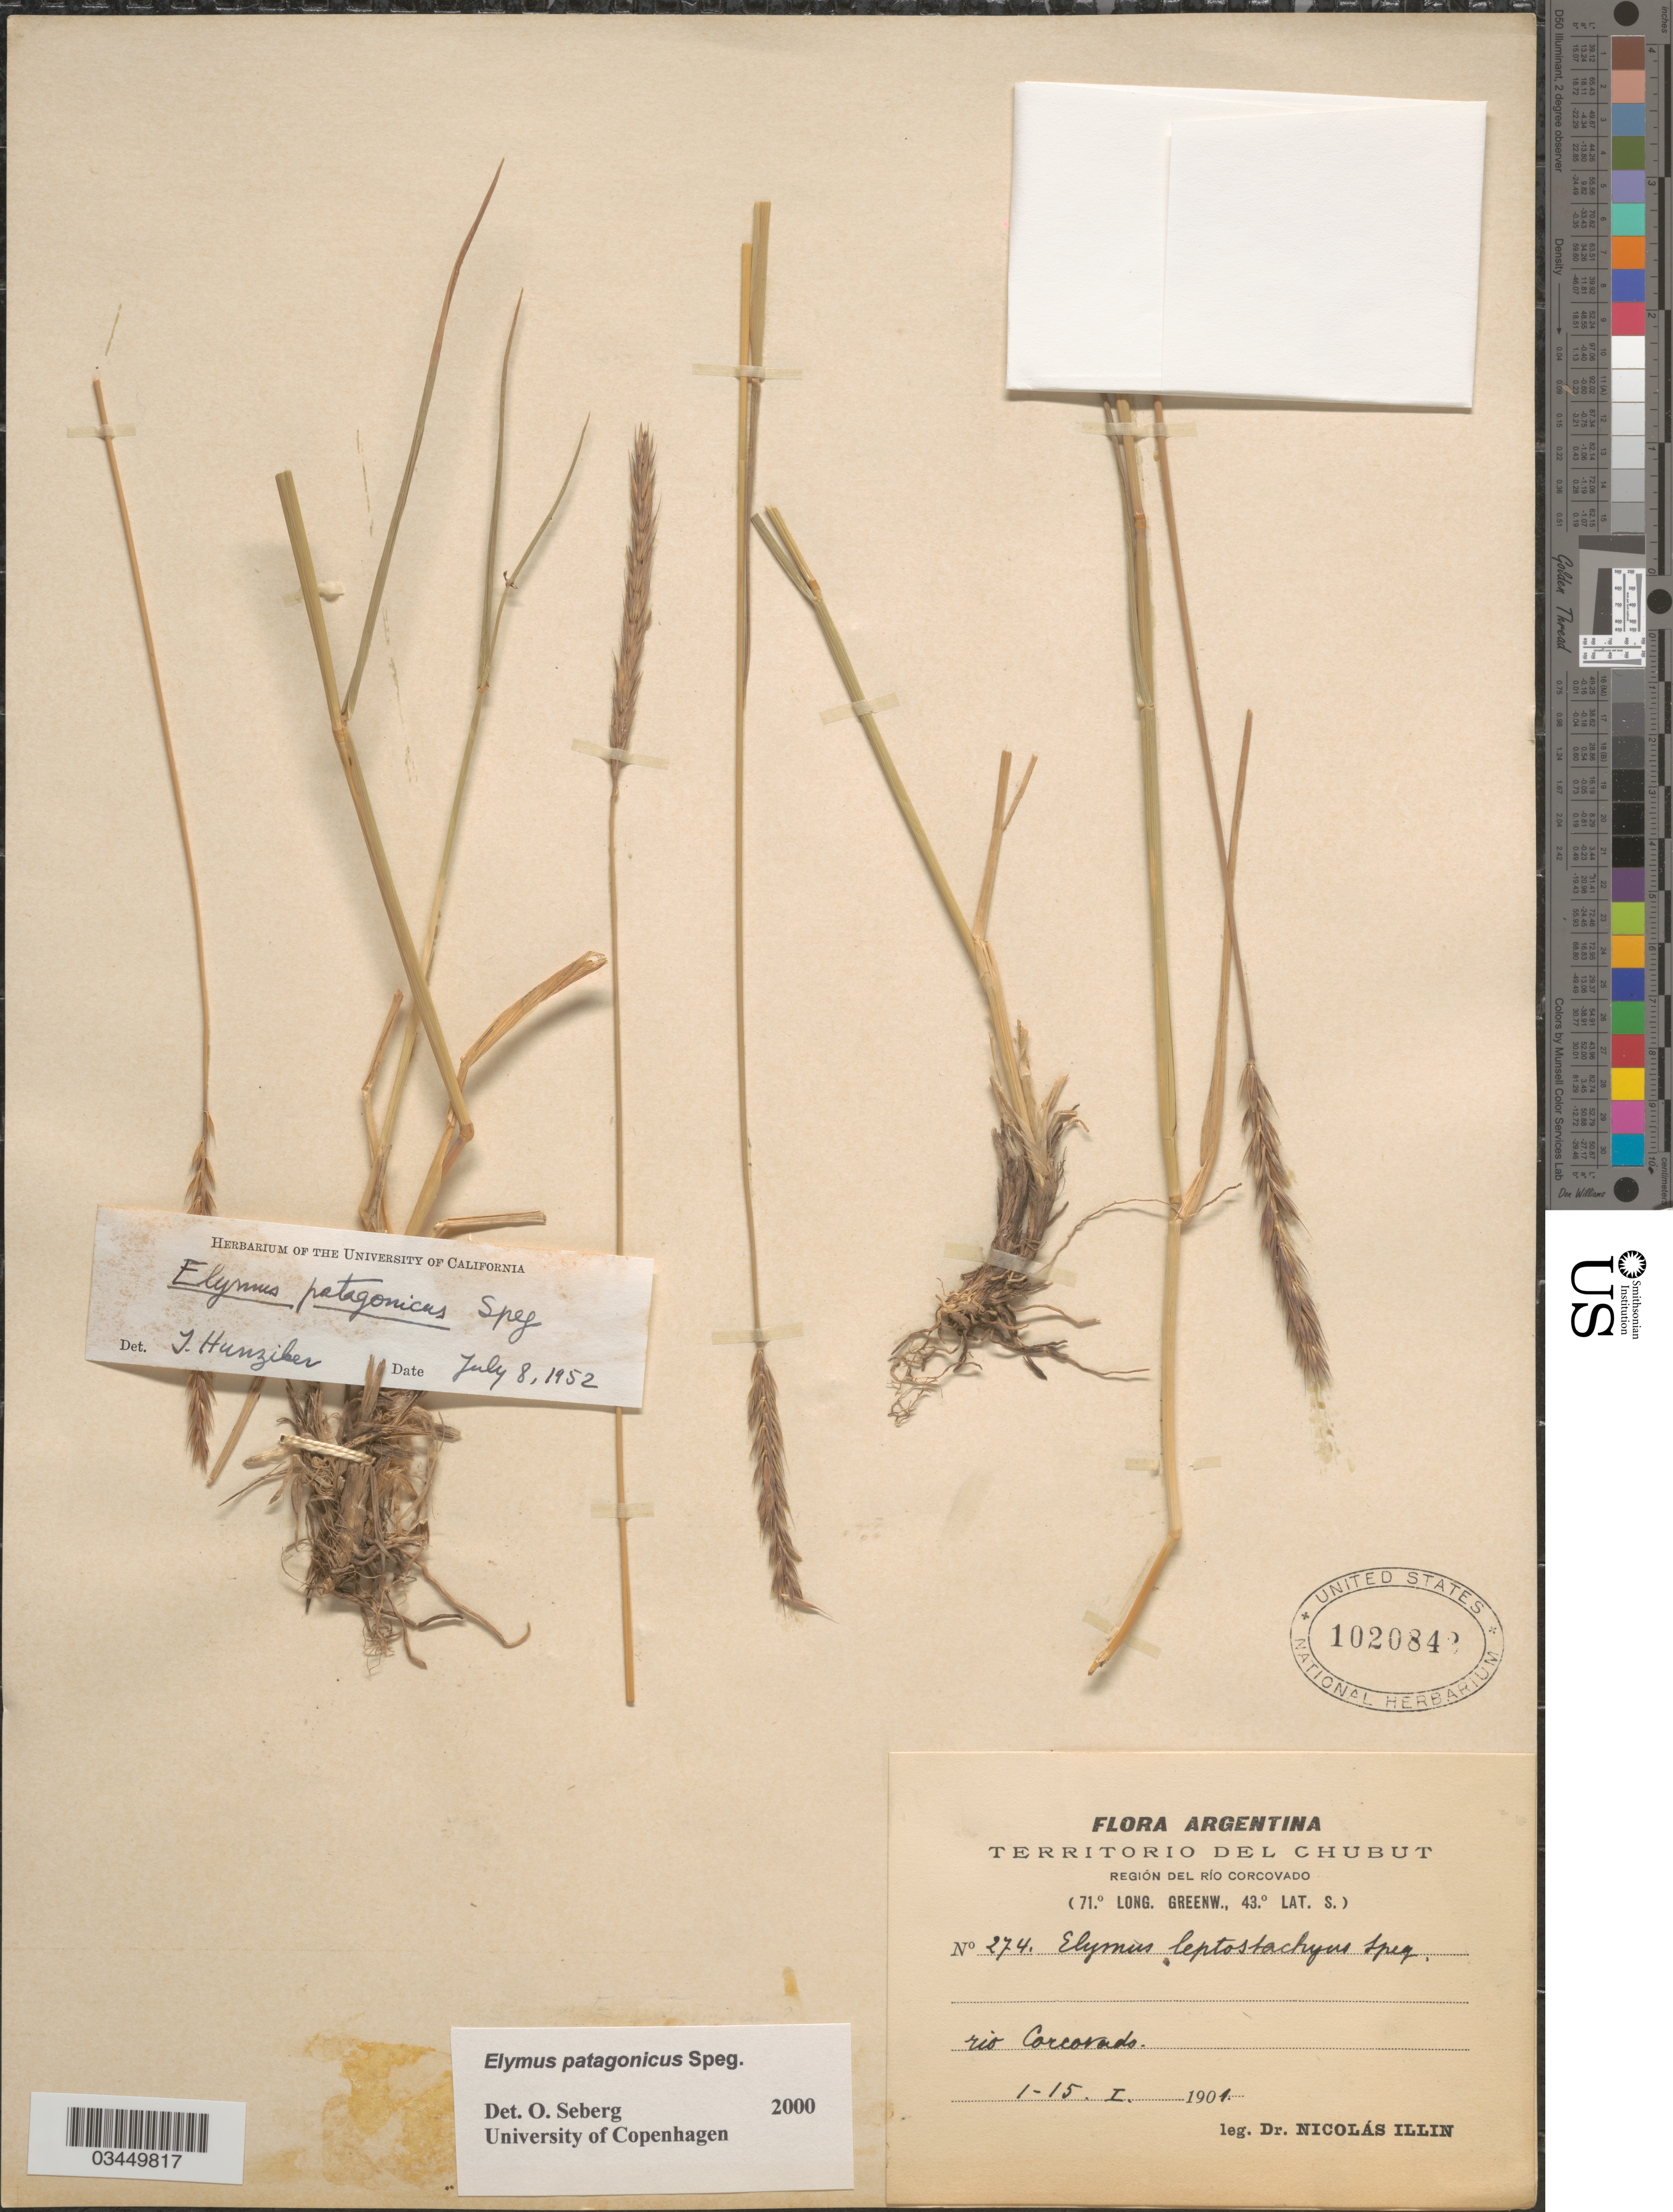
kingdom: Plantae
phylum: Tracheophyta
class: Liliopsida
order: Poales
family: Poaceae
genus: Elymus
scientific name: Elymus patagonicus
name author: Speg.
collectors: N. Illin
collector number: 274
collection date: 1901-01-01/1901-01-15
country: Argentina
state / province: Chubut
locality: Región del Río Corcovado. Rio Corcovado.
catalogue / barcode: US 1020842